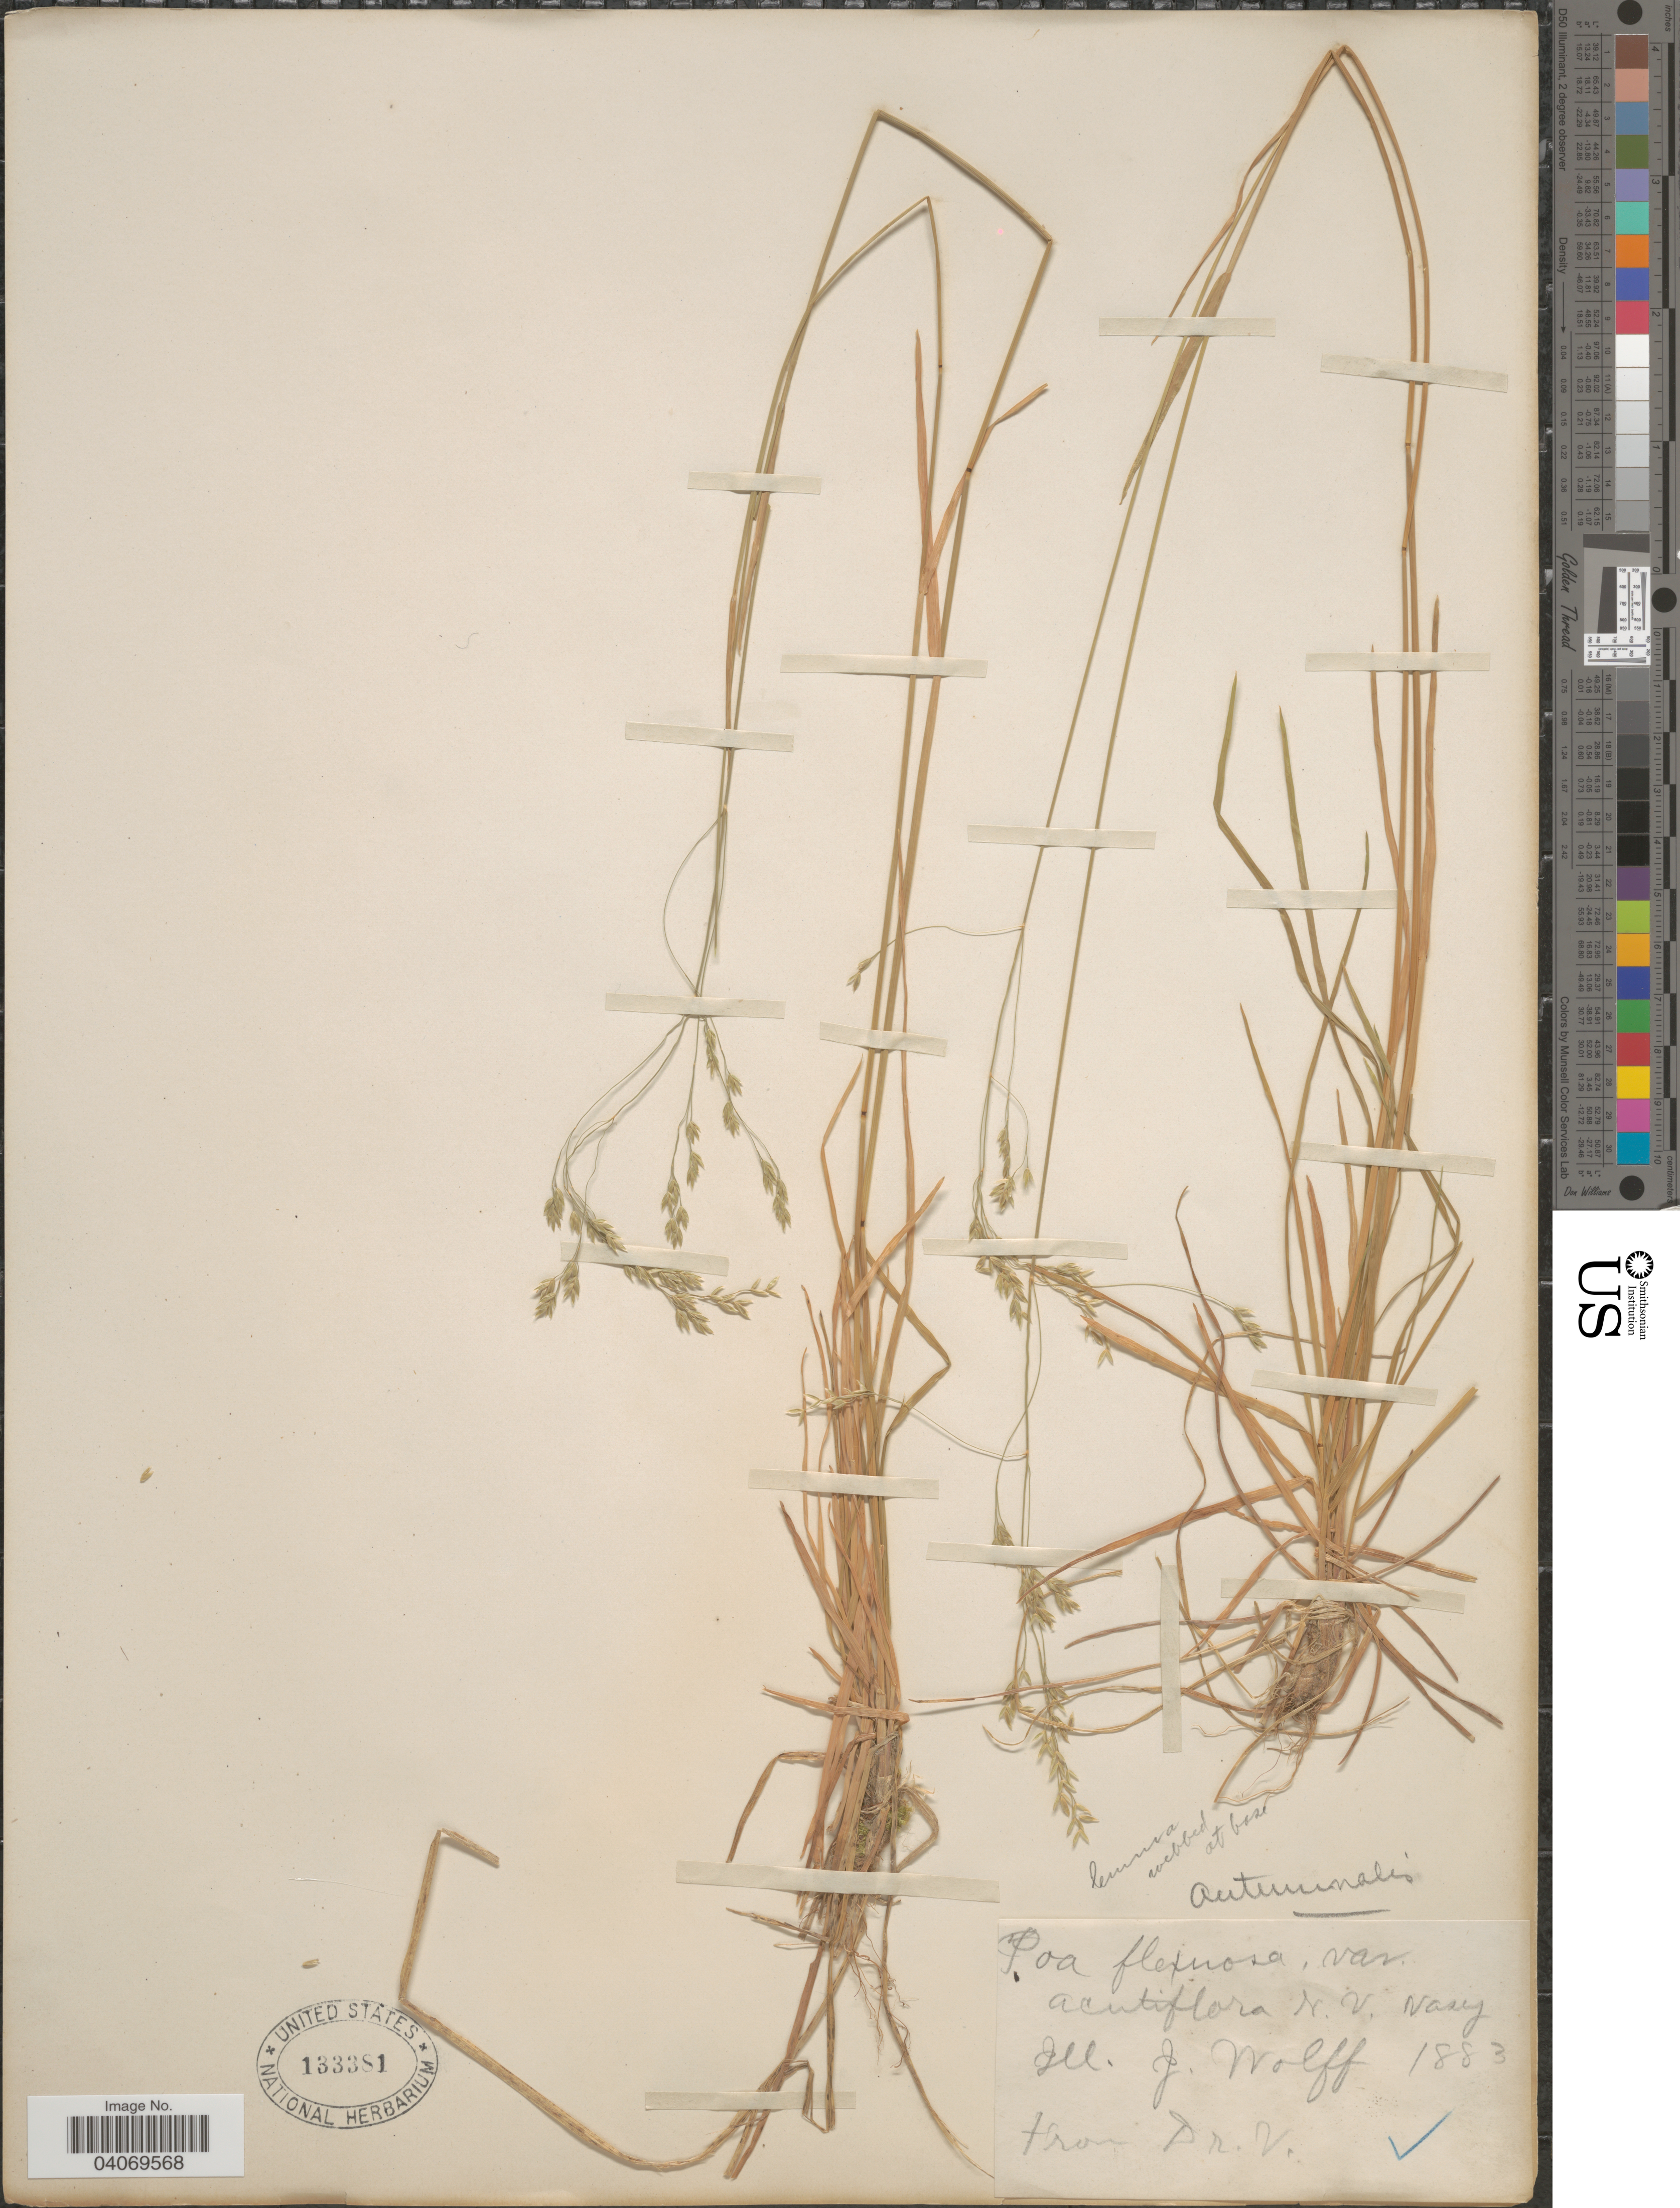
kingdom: Plantae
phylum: Tracheophyta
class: Liliopsida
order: Poales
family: Poaceae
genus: Poa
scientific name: Poa wolfii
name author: Scribn.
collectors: J. Wolff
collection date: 1883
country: United States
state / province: Illinois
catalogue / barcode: US 133381